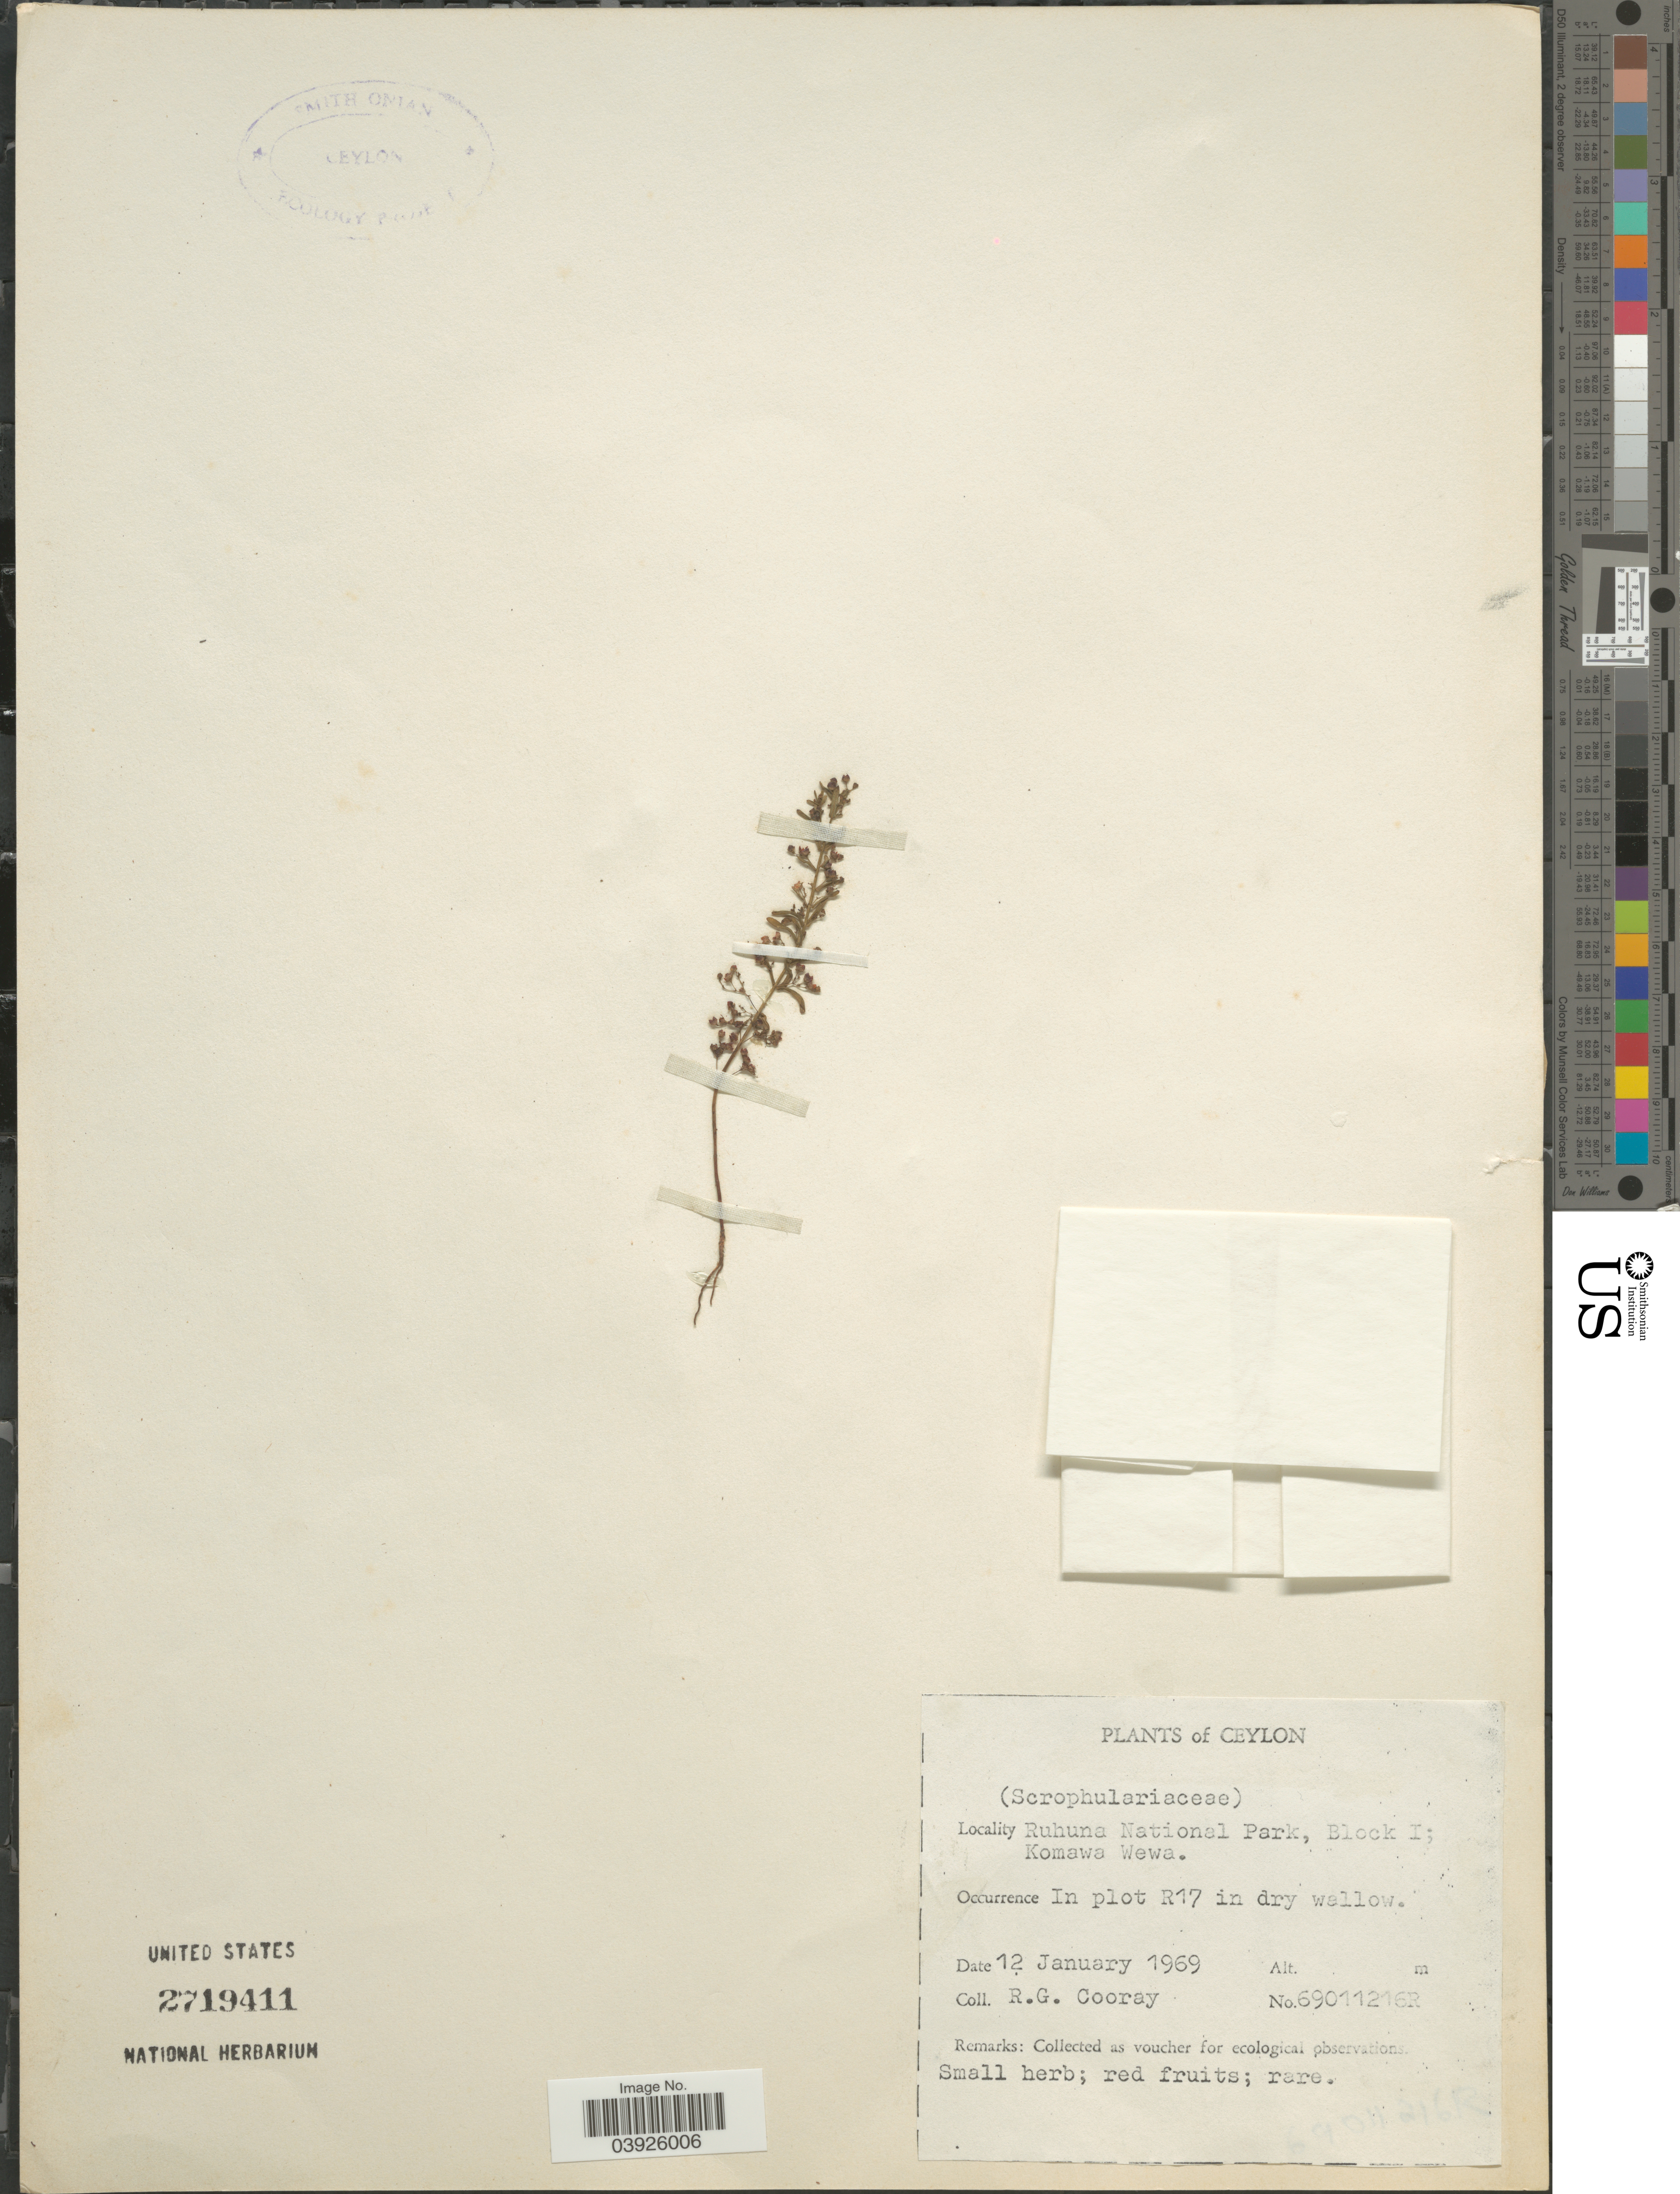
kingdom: Plantae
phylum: Tracheophyta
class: Magnoliopsida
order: Lamiales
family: Scrophulariaceae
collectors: R. Cooray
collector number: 69011216R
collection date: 1969-01-12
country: Sri Lanka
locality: Ceylon. Ruhuna National Park, Block I; Komawa Wewa. In plot R17 in dry wallow.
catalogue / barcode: US 2719411